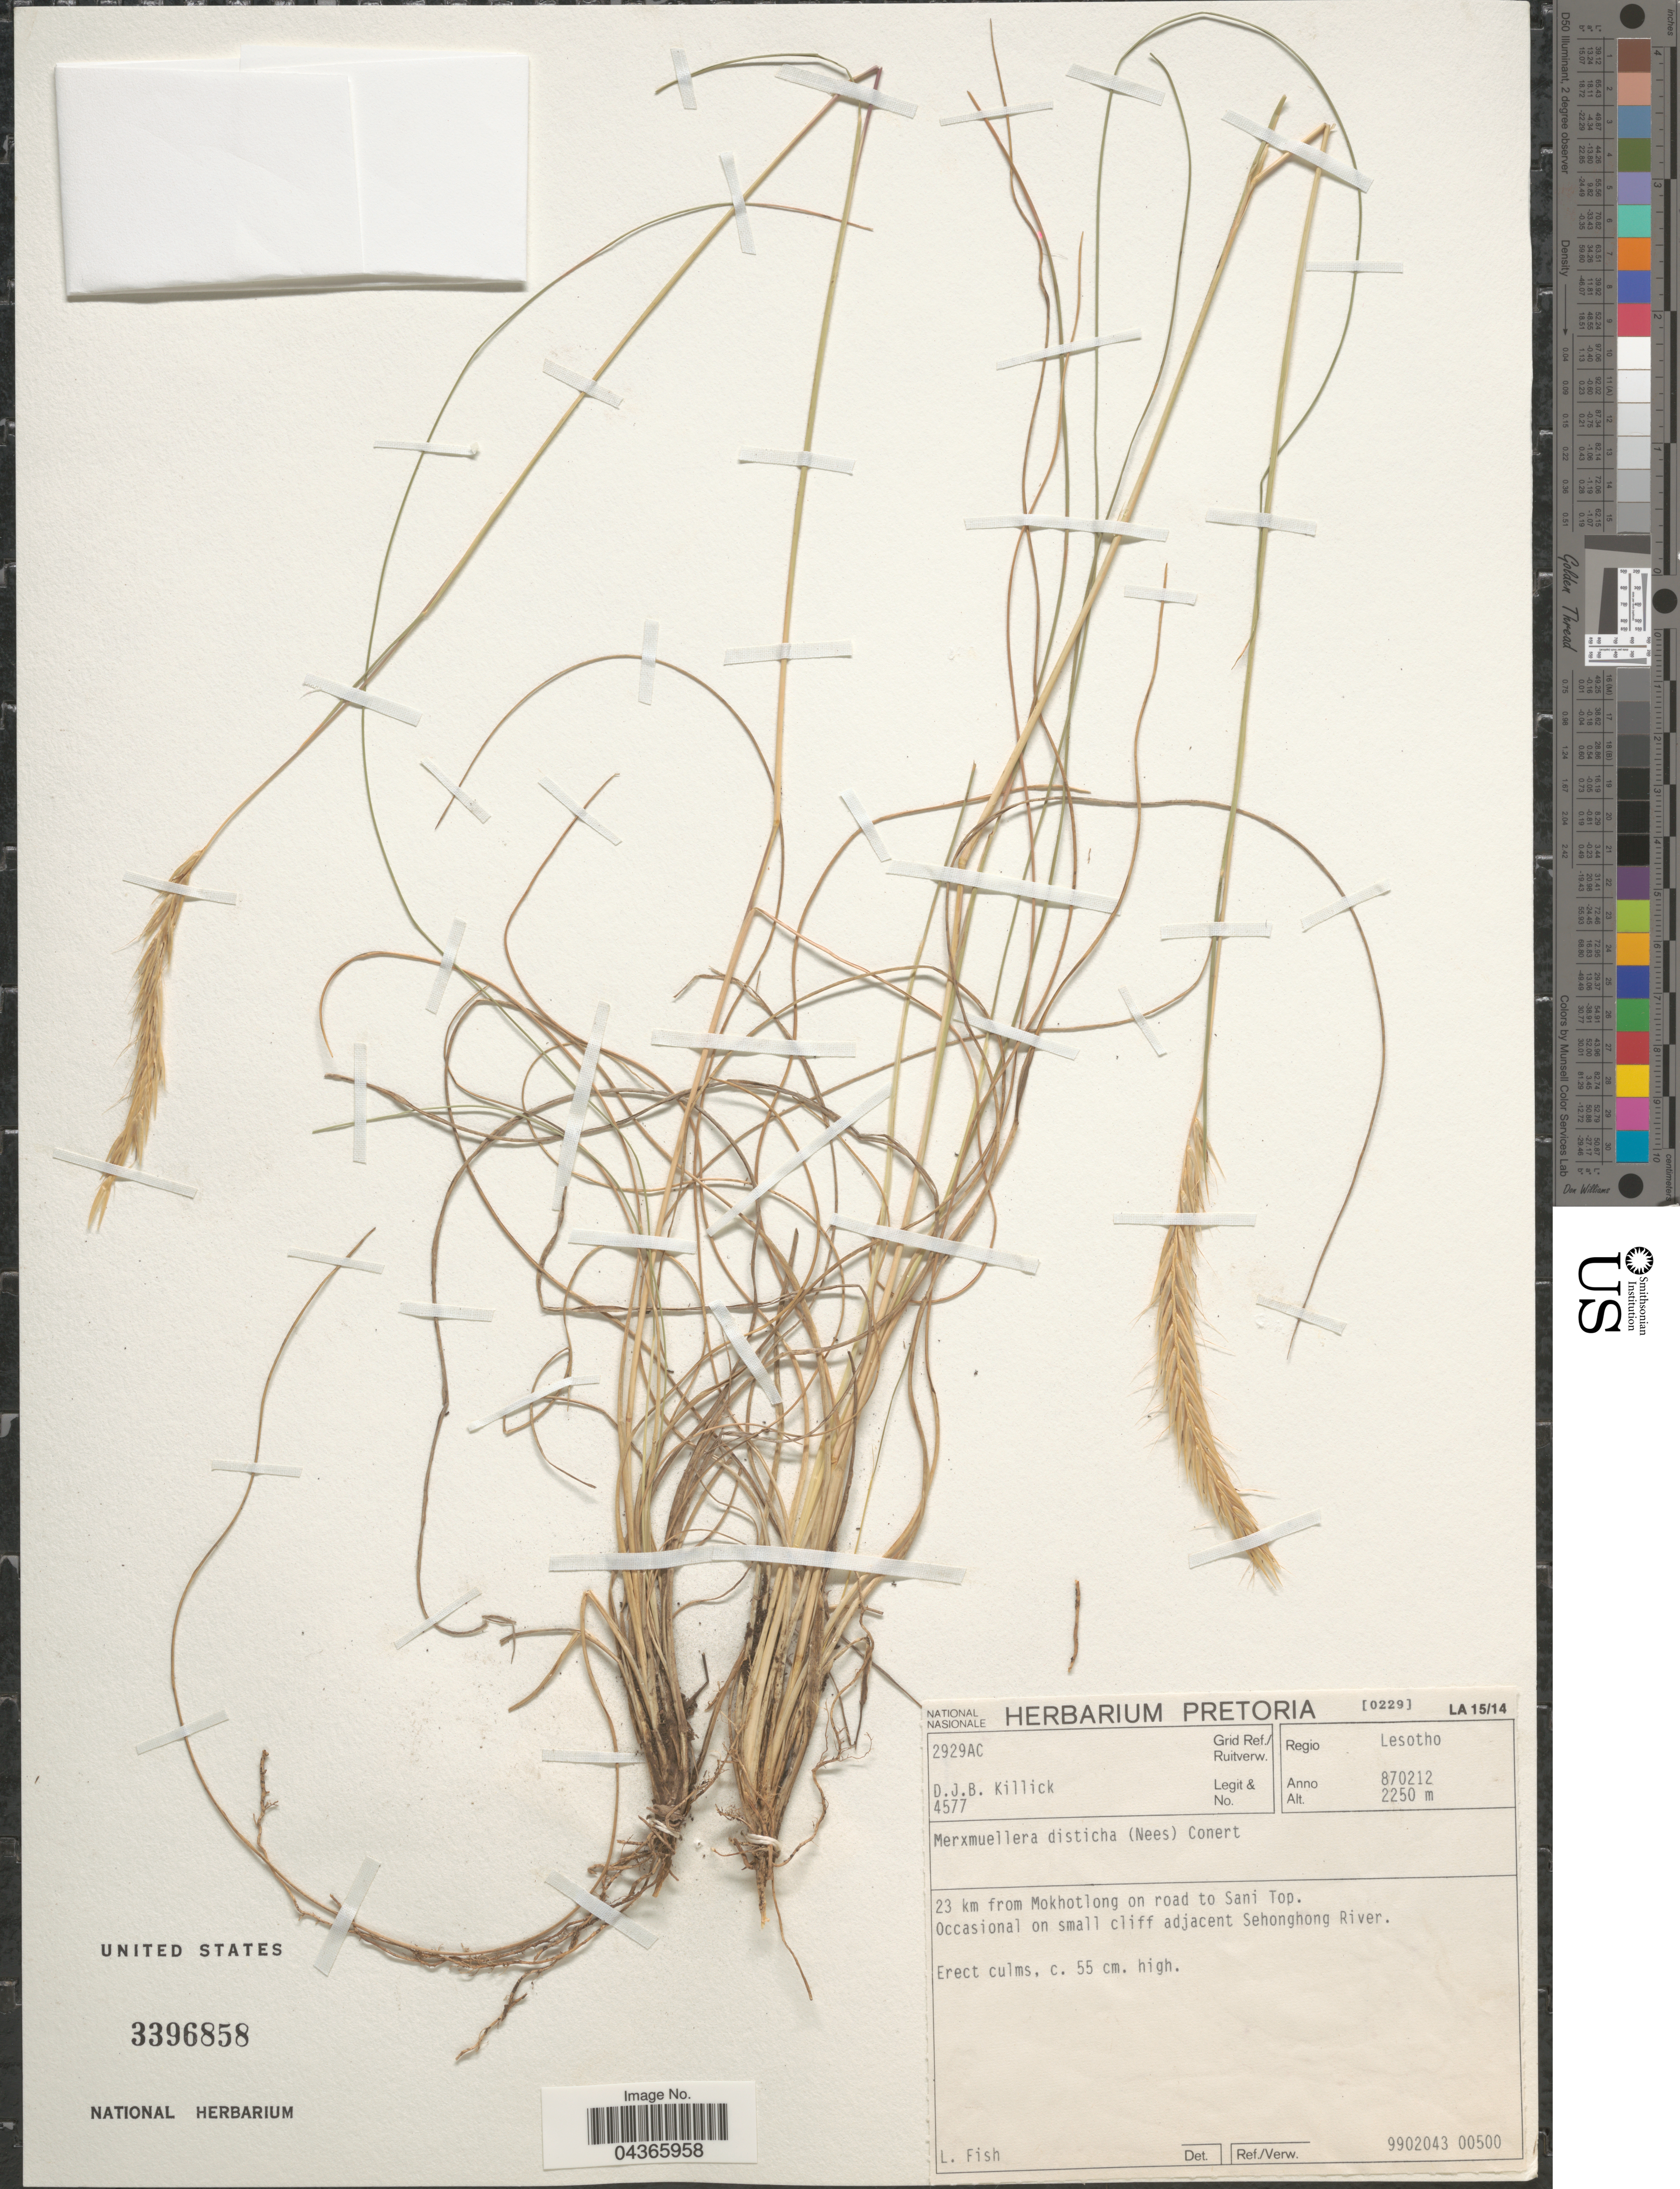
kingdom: Plantae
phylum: Tracheophyta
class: Liliopsida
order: Poales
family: Poaceae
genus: Tenaxia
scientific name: Tenaxia disticha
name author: (Nees) N.P. Barker & H.P. Linder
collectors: D. Killick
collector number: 4577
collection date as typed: Transcribed d/m/y: 12/2/87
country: Lesotho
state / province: Mokhotlong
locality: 2929AC Grid Ref./Ruitverw. Regio Lesotho. 23 km from Mokhotlong on road to Sani Top. On small cliff adjacent Sehonghong River.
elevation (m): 2250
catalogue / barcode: US 3396858